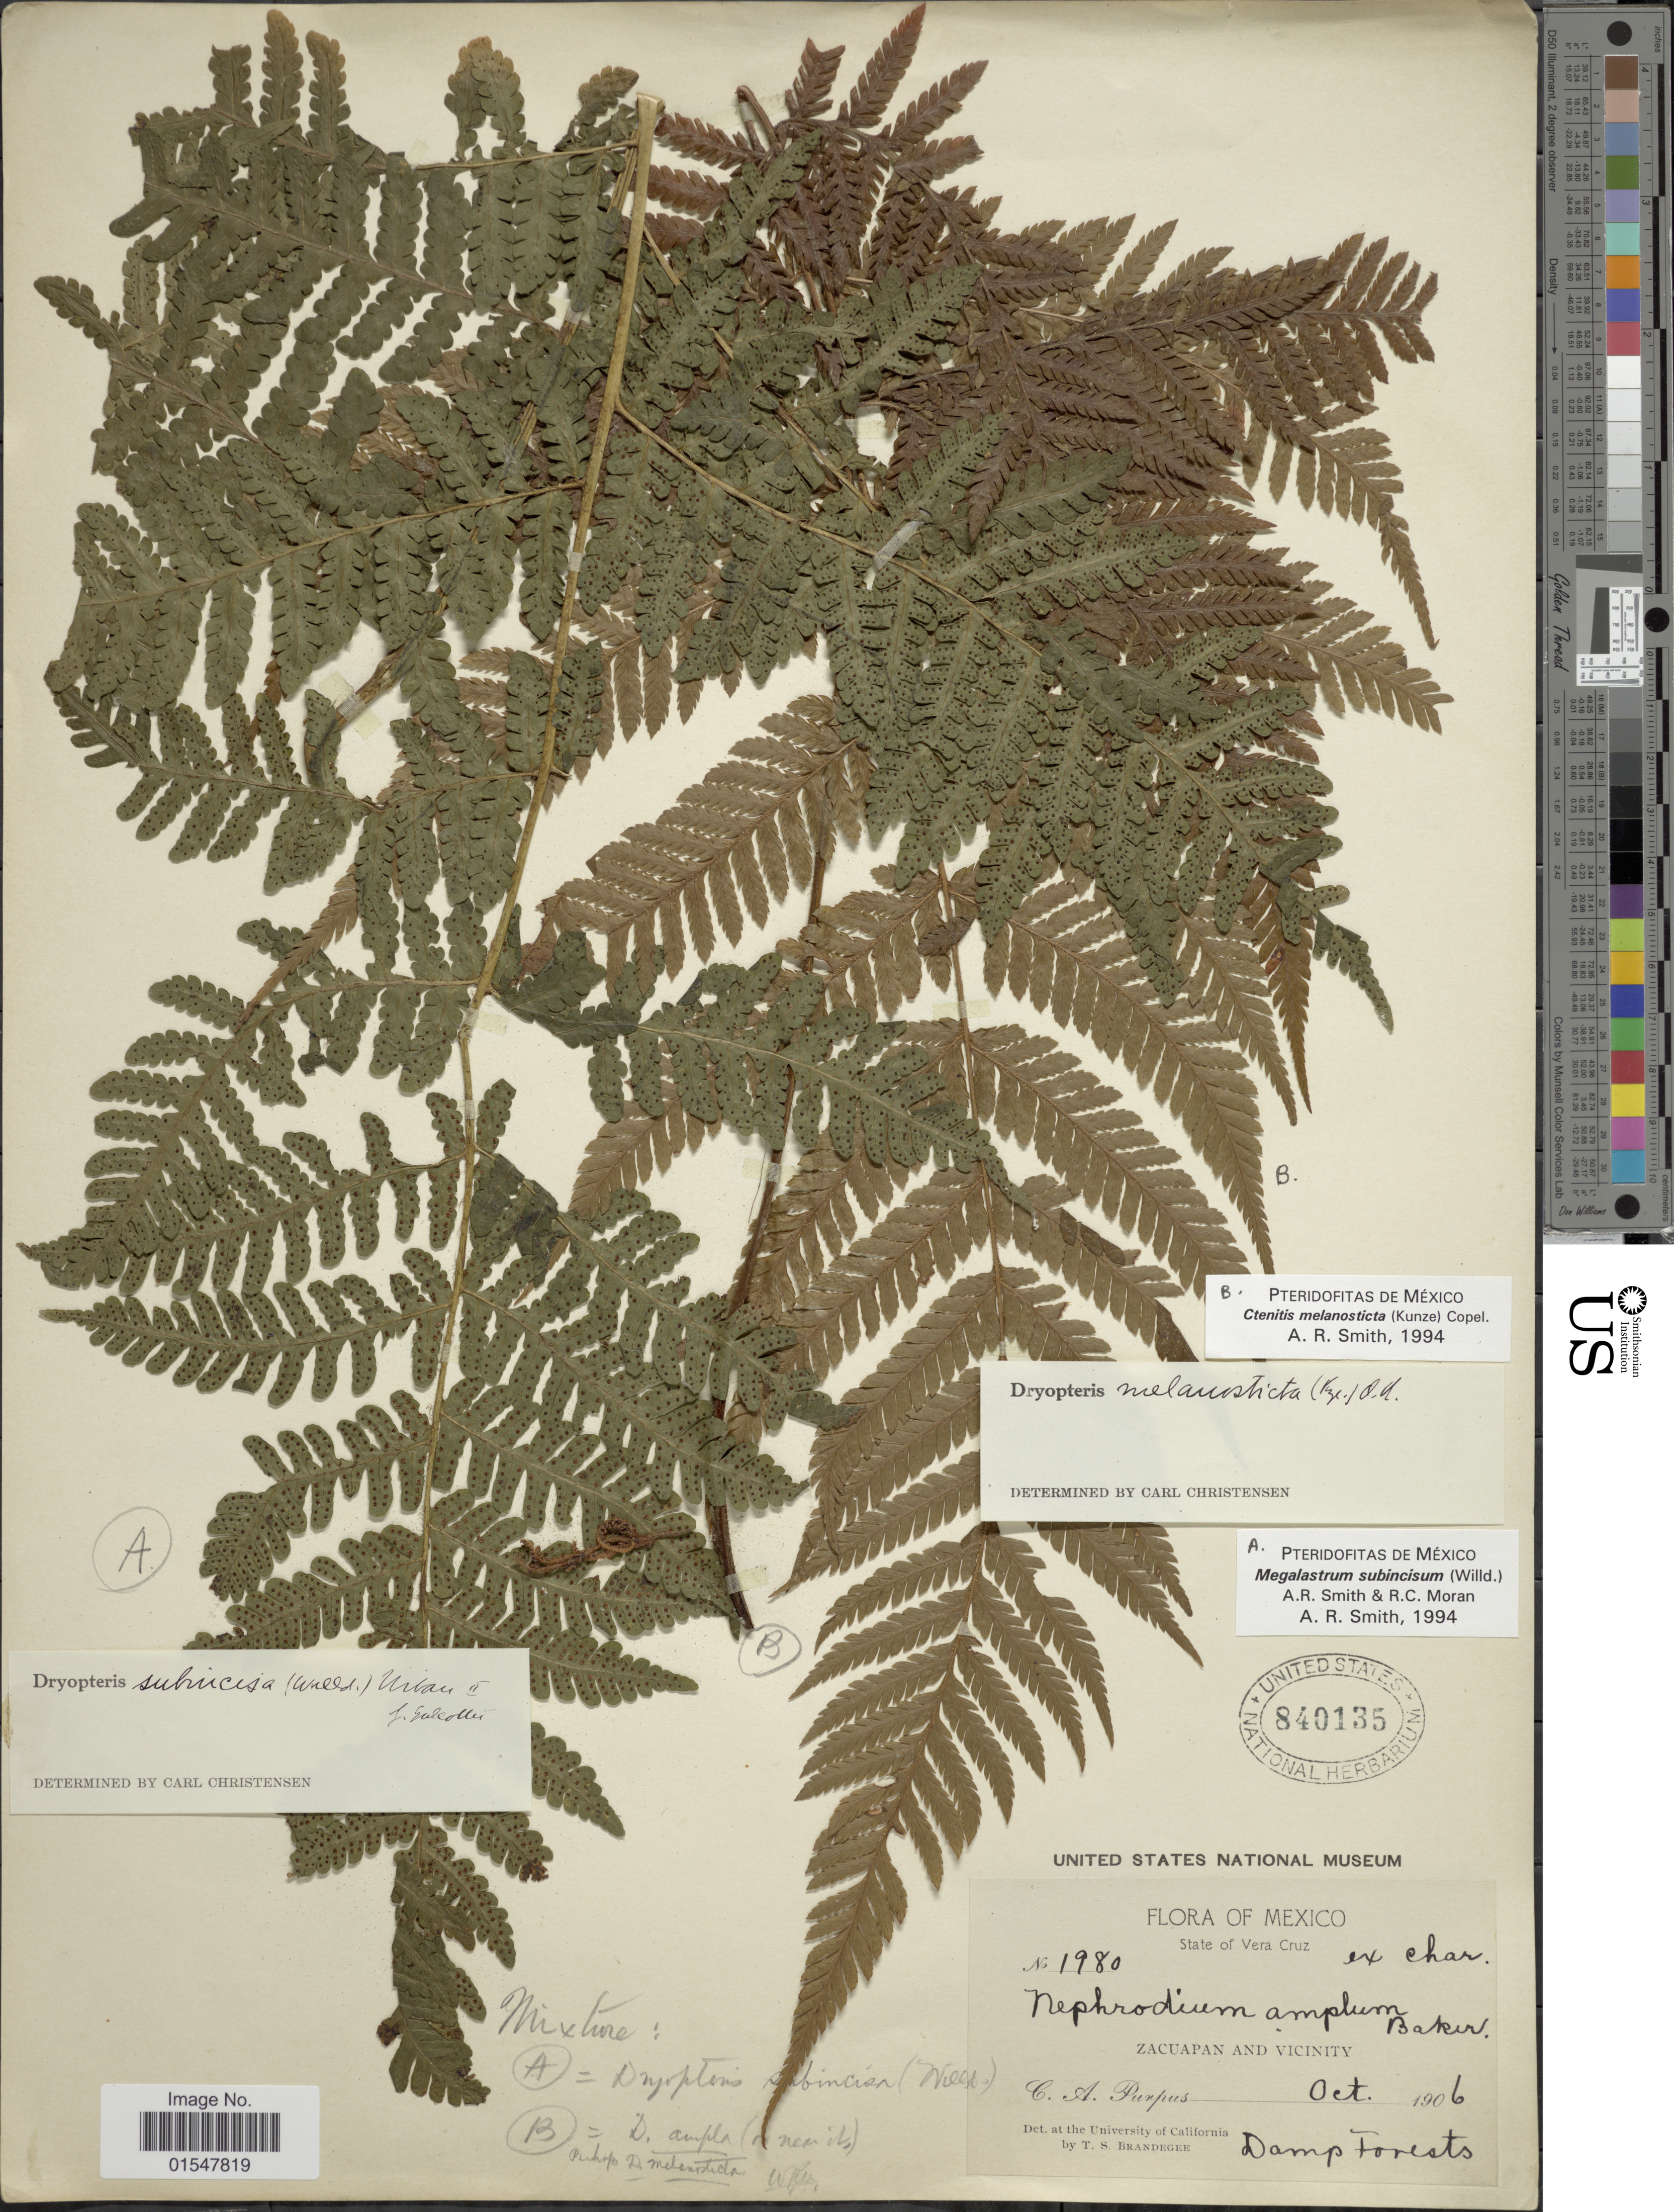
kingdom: Plantae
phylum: Tracheophyta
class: Polypodiopsida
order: Polypodiales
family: Dryopteridaceae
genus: Ctenitis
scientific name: Ctenitis melanosticta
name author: (Kunze) Copel.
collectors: C. A. Purpus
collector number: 1980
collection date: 1906-10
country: Mexico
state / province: Veracruz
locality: Mexico, Vera Cruz, Zacuapan and vicinity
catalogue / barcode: US 840135